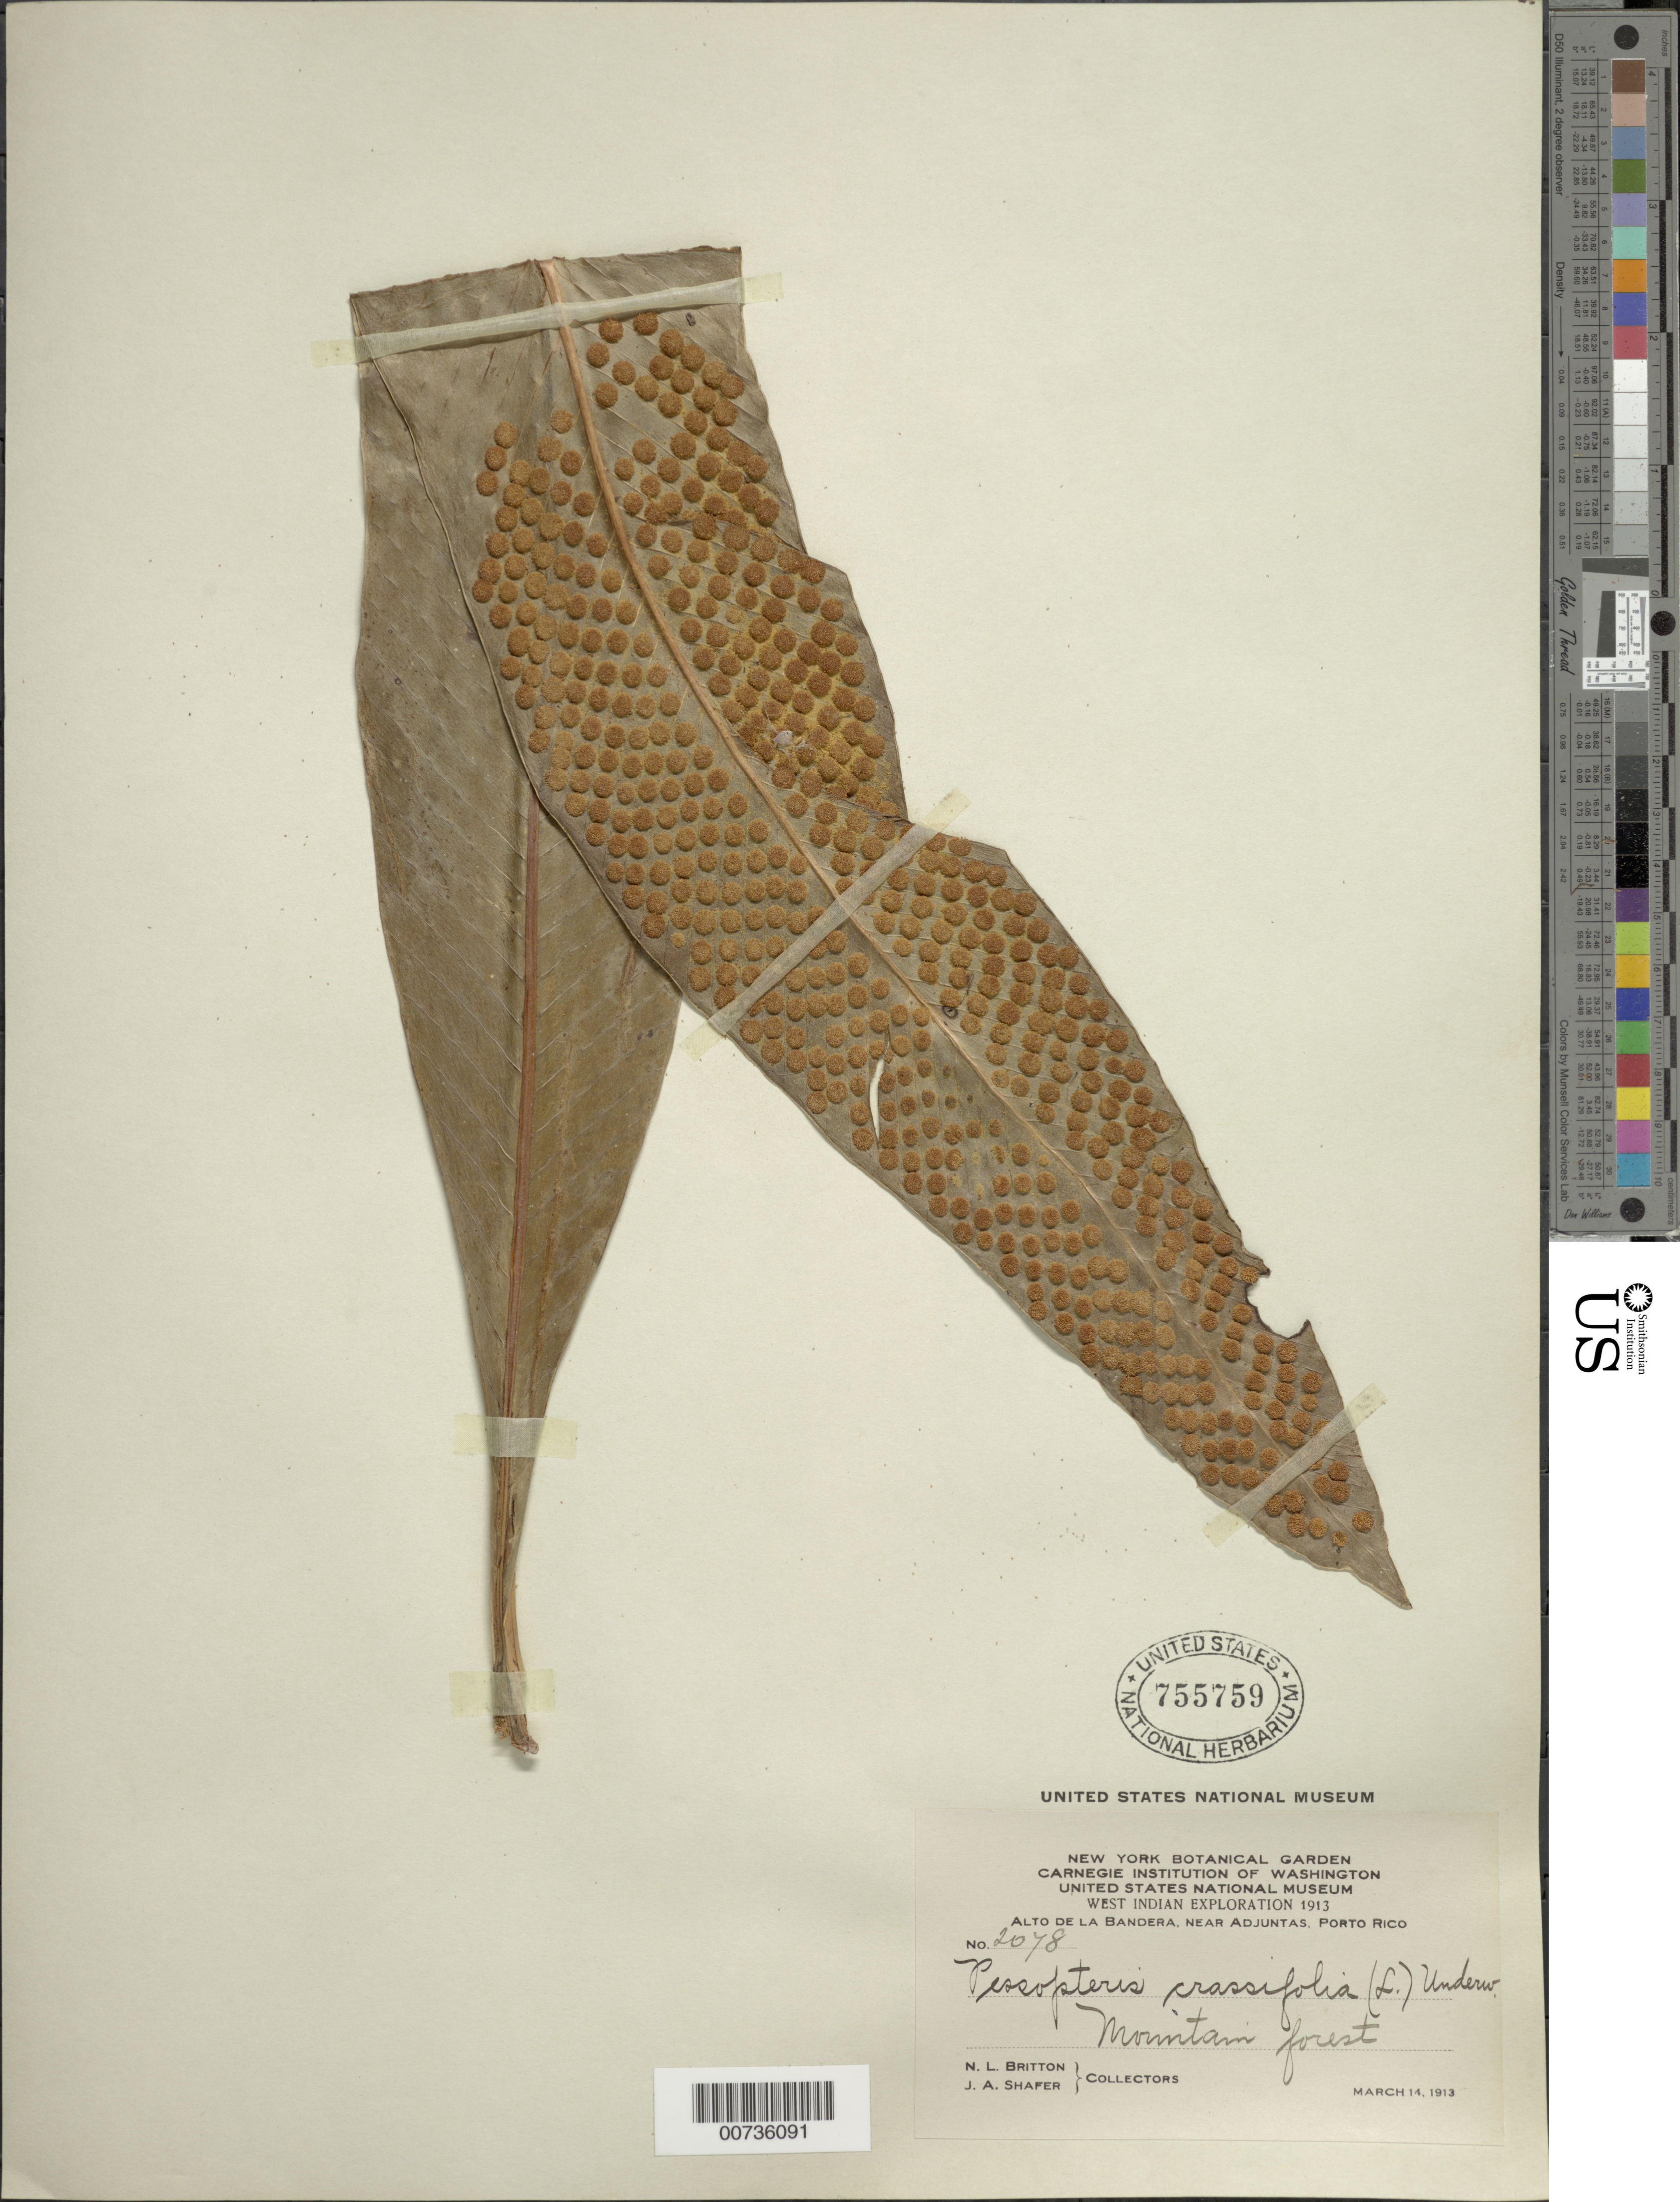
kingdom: Plantae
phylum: Tracheophyta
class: Polypodiopsida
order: Polypodiales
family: Polypodiaceae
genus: Niphidium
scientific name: Niphidium crassifolium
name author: (L.) Lellinger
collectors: N. Britton & J. A. Shafer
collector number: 2048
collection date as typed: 14 Mar 1913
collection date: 1913-03-14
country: Puerto Rico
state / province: Adjuntas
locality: Alto de la Bandera, near Adjuntas. Mnt. Forest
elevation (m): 700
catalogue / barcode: US 755759